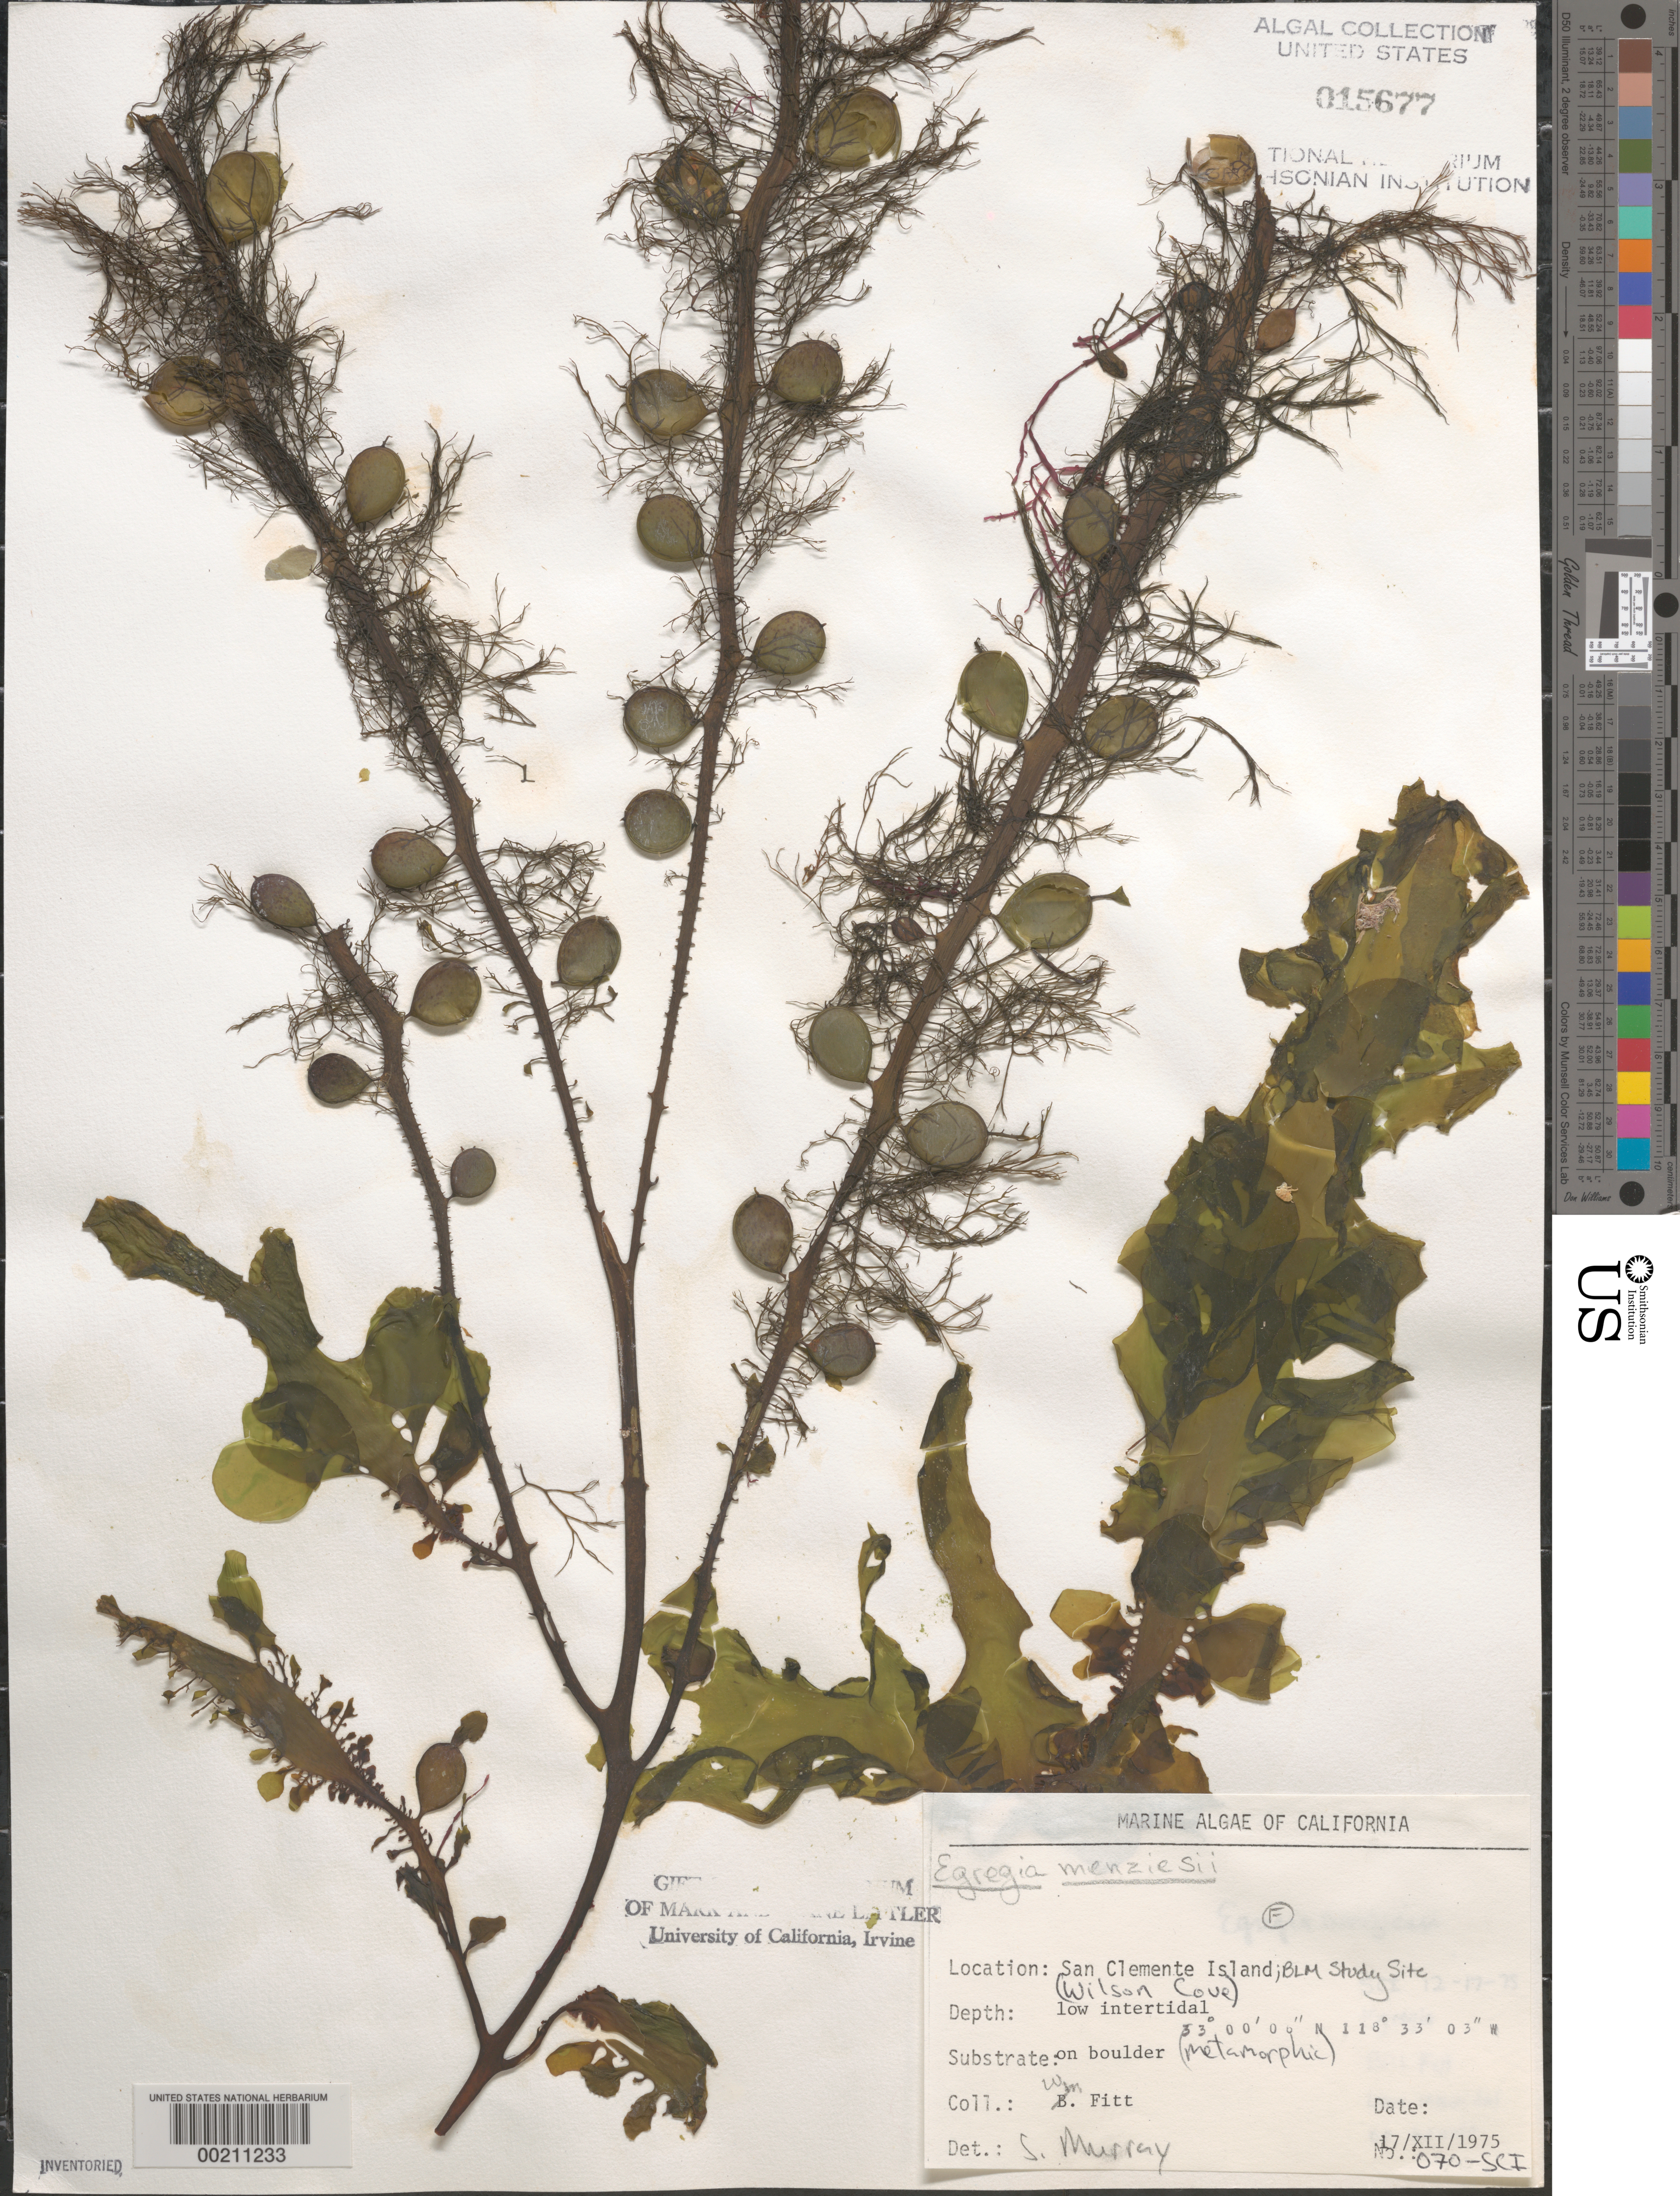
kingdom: Chromista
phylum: Ochrophyta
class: Phaeophyceae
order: Laminariales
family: Lessoniaceae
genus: Egregia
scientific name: Egregia menziesii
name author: (Turner) Aresch.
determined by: Murray, S. N.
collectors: W. Fitt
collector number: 070-sci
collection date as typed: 17 Dec 1975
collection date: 1975-12-17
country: United States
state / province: California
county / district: Los Angeles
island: San Clemente Island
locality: Wilson Cove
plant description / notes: BLM-SOCALBIGHT Rocky Intertidal Survey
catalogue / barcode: US 15677